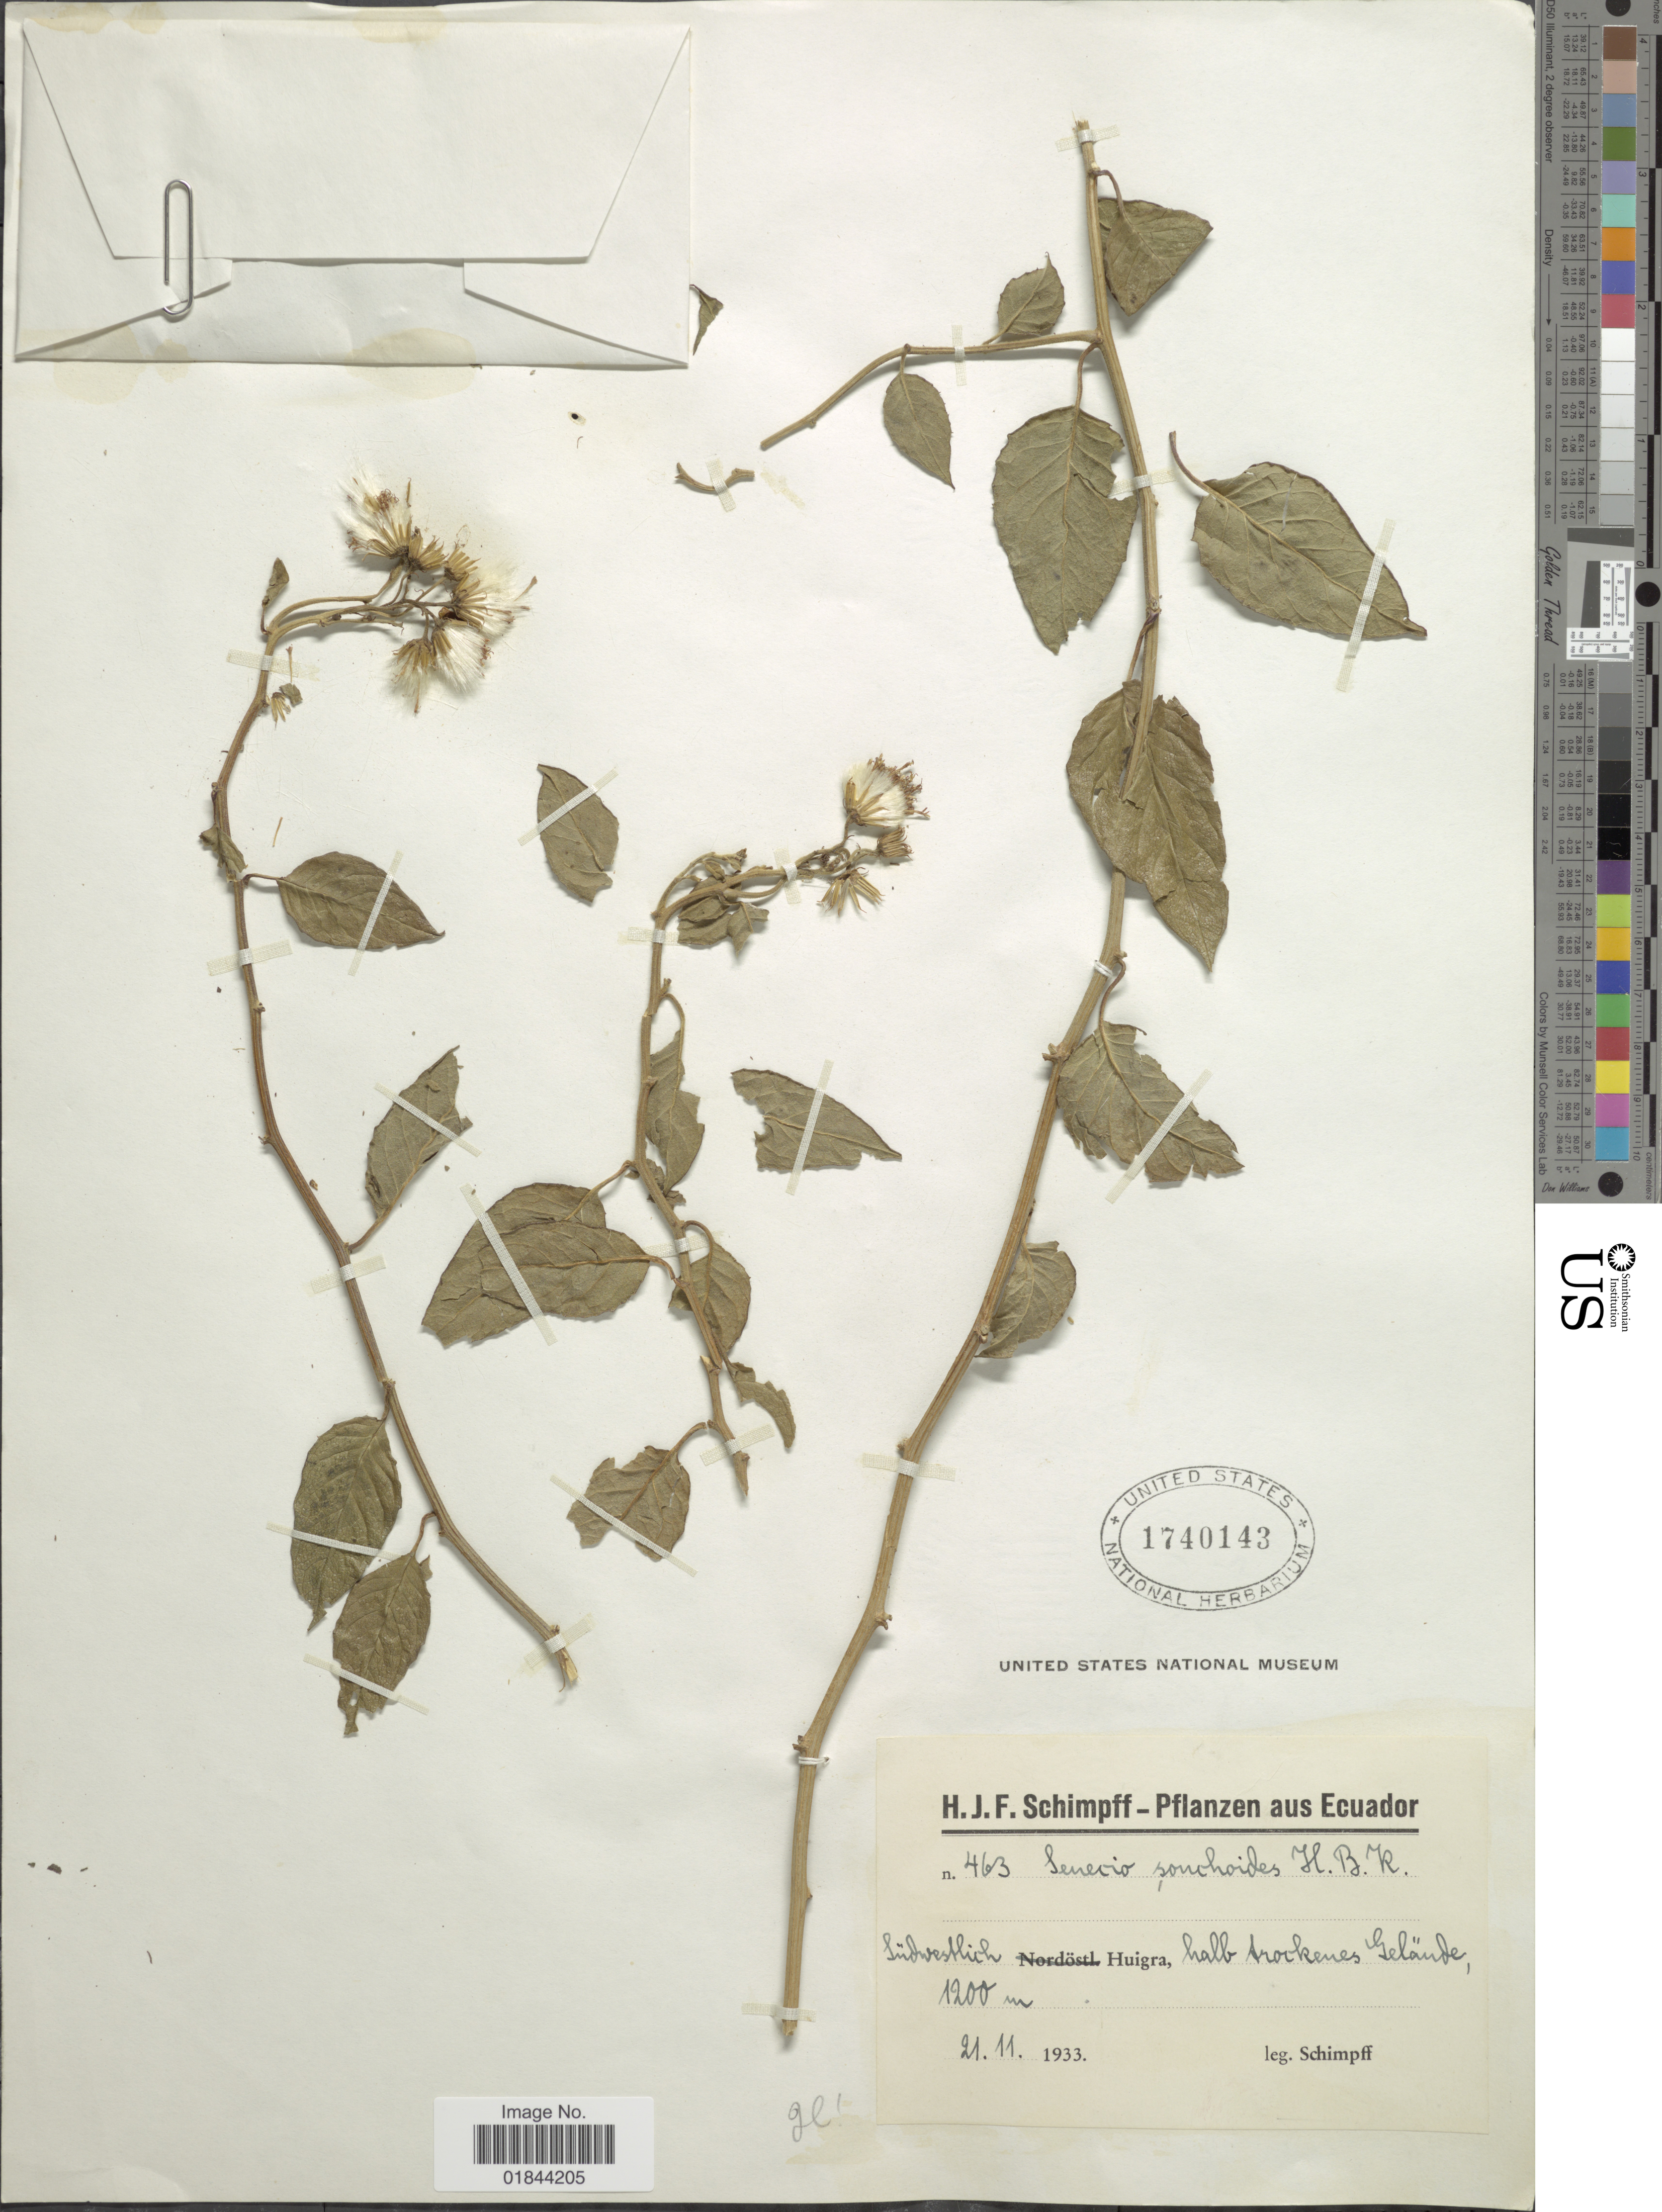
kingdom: Plantae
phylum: Tracheophyta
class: Magnoliopsida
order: Asterales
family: Asteraceae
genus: Paragynoxys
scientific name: Paragynoxys sochoides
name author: (Kunth) Cuatrec.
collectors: H. Schimpff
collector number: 463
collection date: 1933-11-21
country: Ecuador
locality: Sudwestlich Huigra, halb trockenes Gelande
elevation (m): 1200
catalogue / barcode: US 1740143